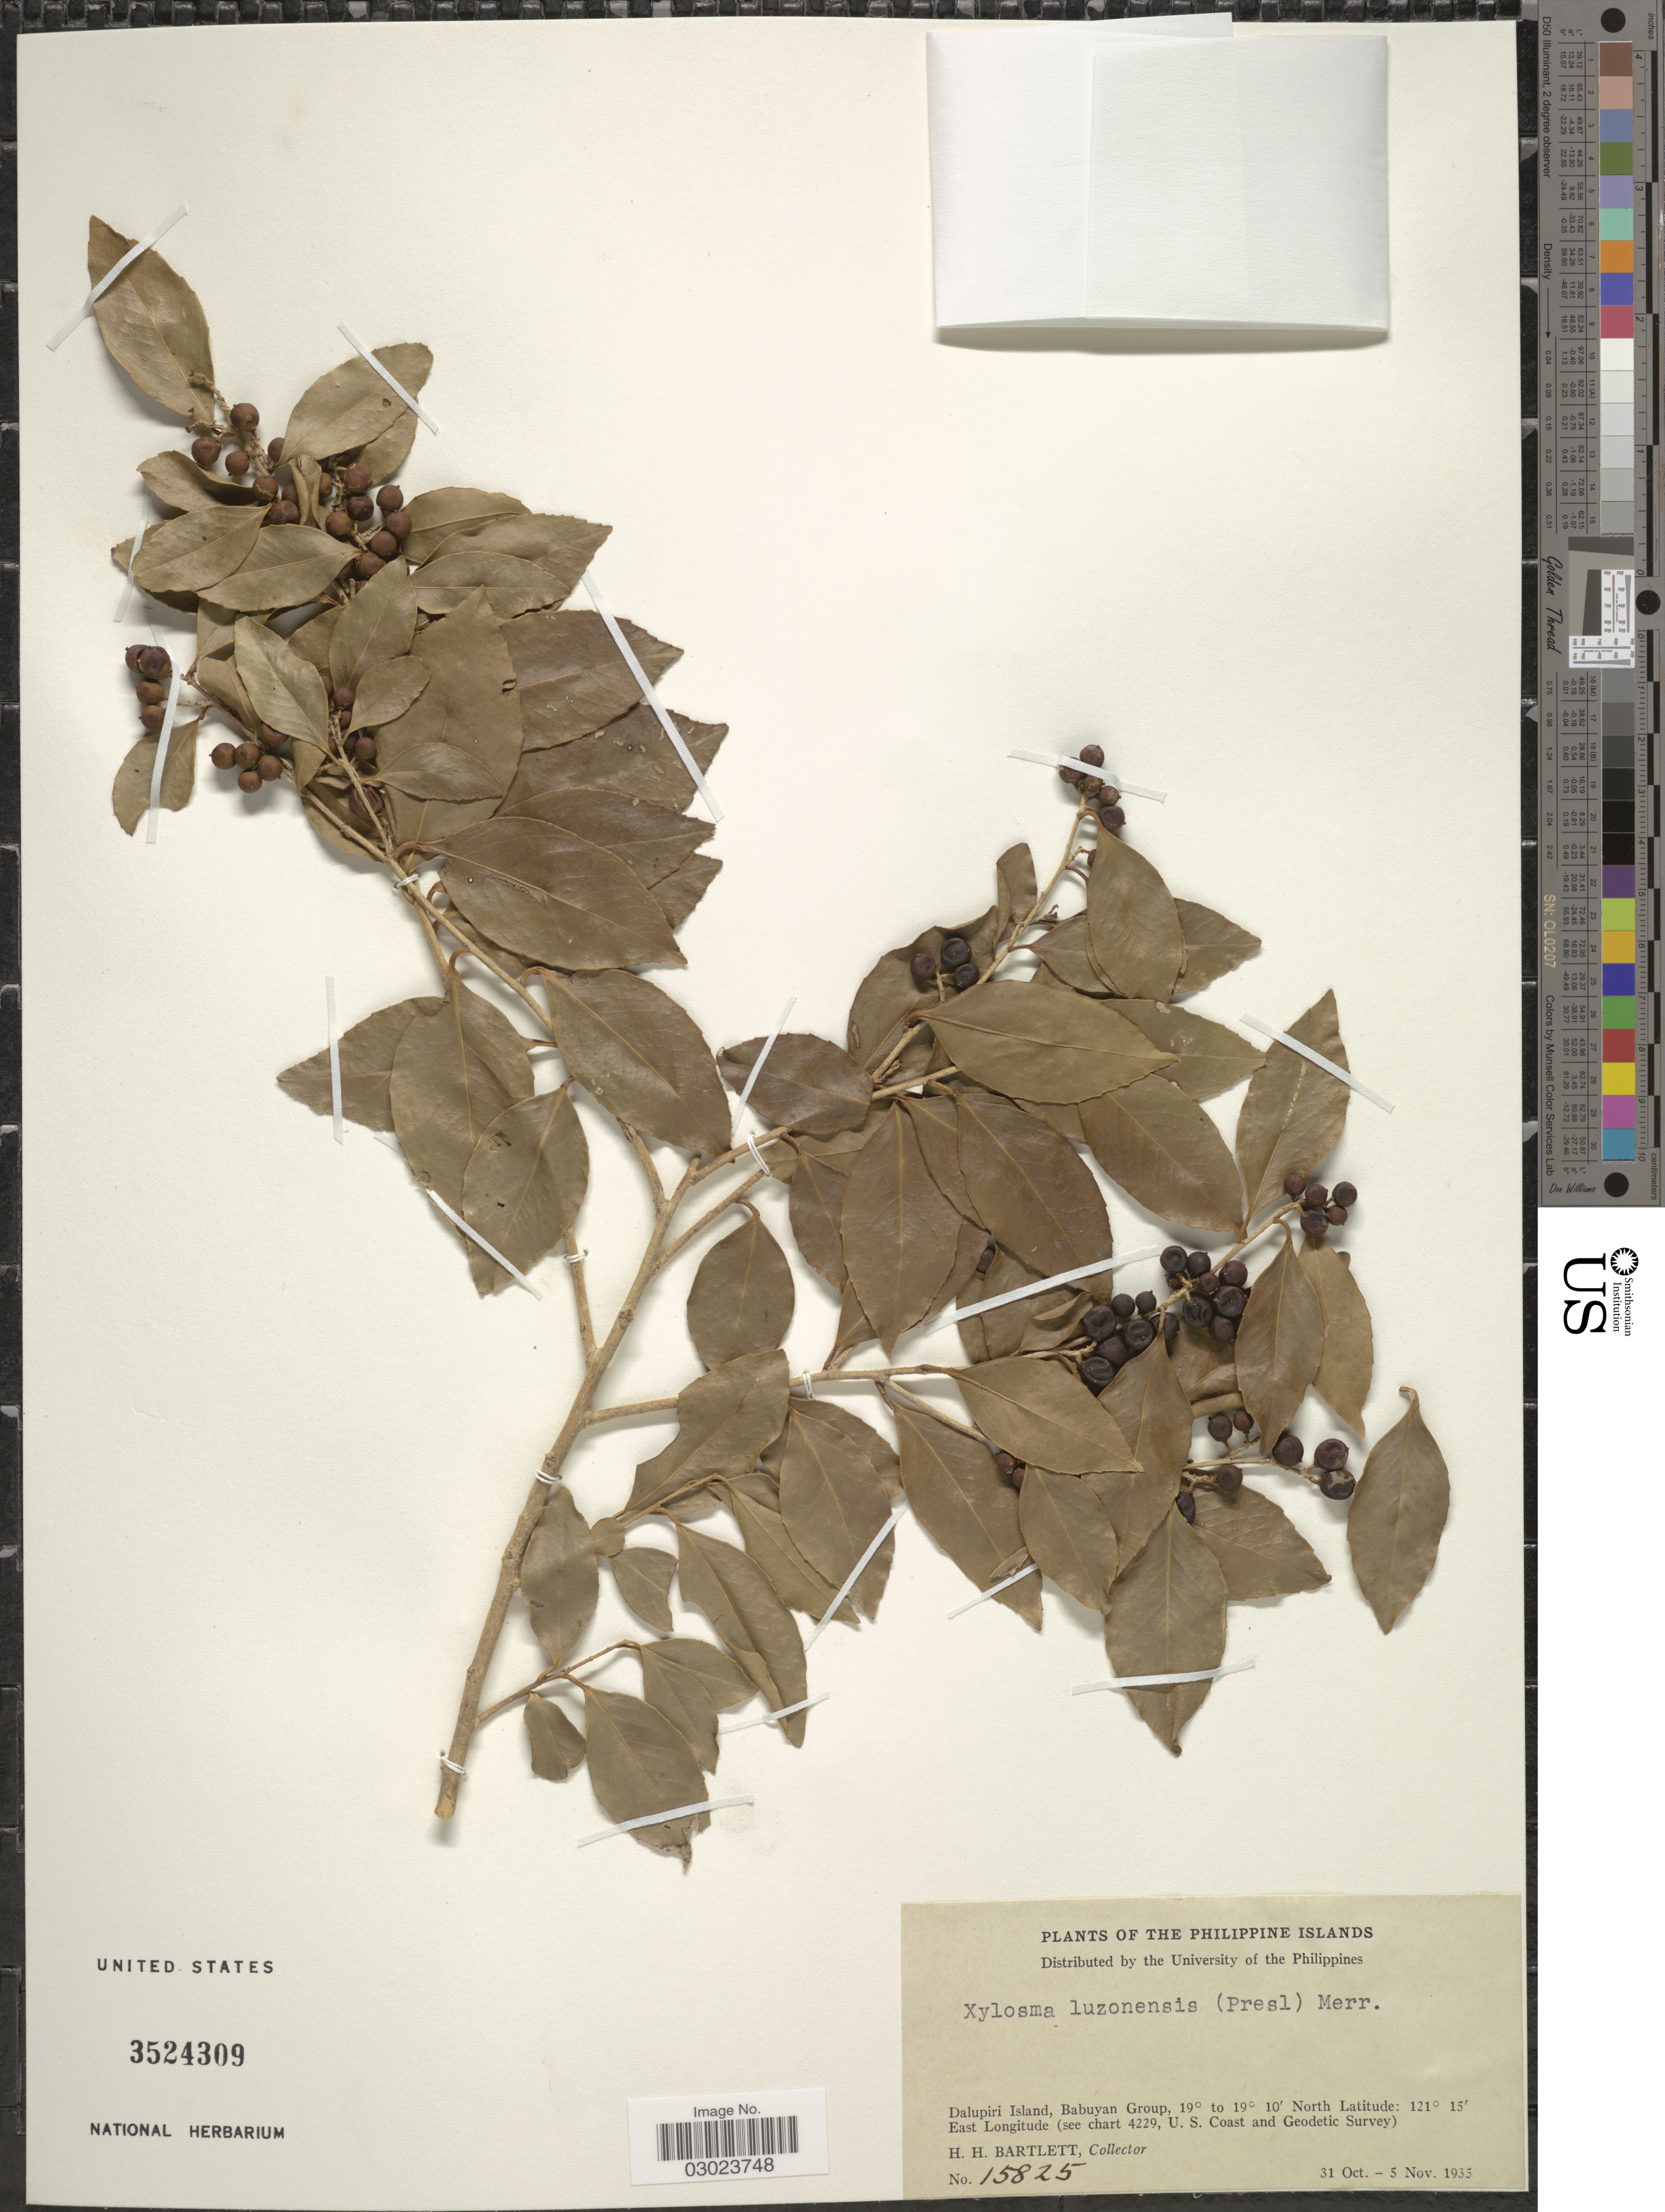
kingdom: Plantae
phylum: Tracheophyta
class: Magnoliopsida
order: Malpighiales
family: Salicaceae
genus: Xylosma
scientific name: Xylosma luzonensis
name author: Clos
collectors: H. H. Bartlett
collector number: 15825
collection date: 1935-10-31/1935-11-05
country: Philippines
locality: The Philippine Islands. Dalupiri Island, Babuyan Group.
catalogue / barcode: US 3524309